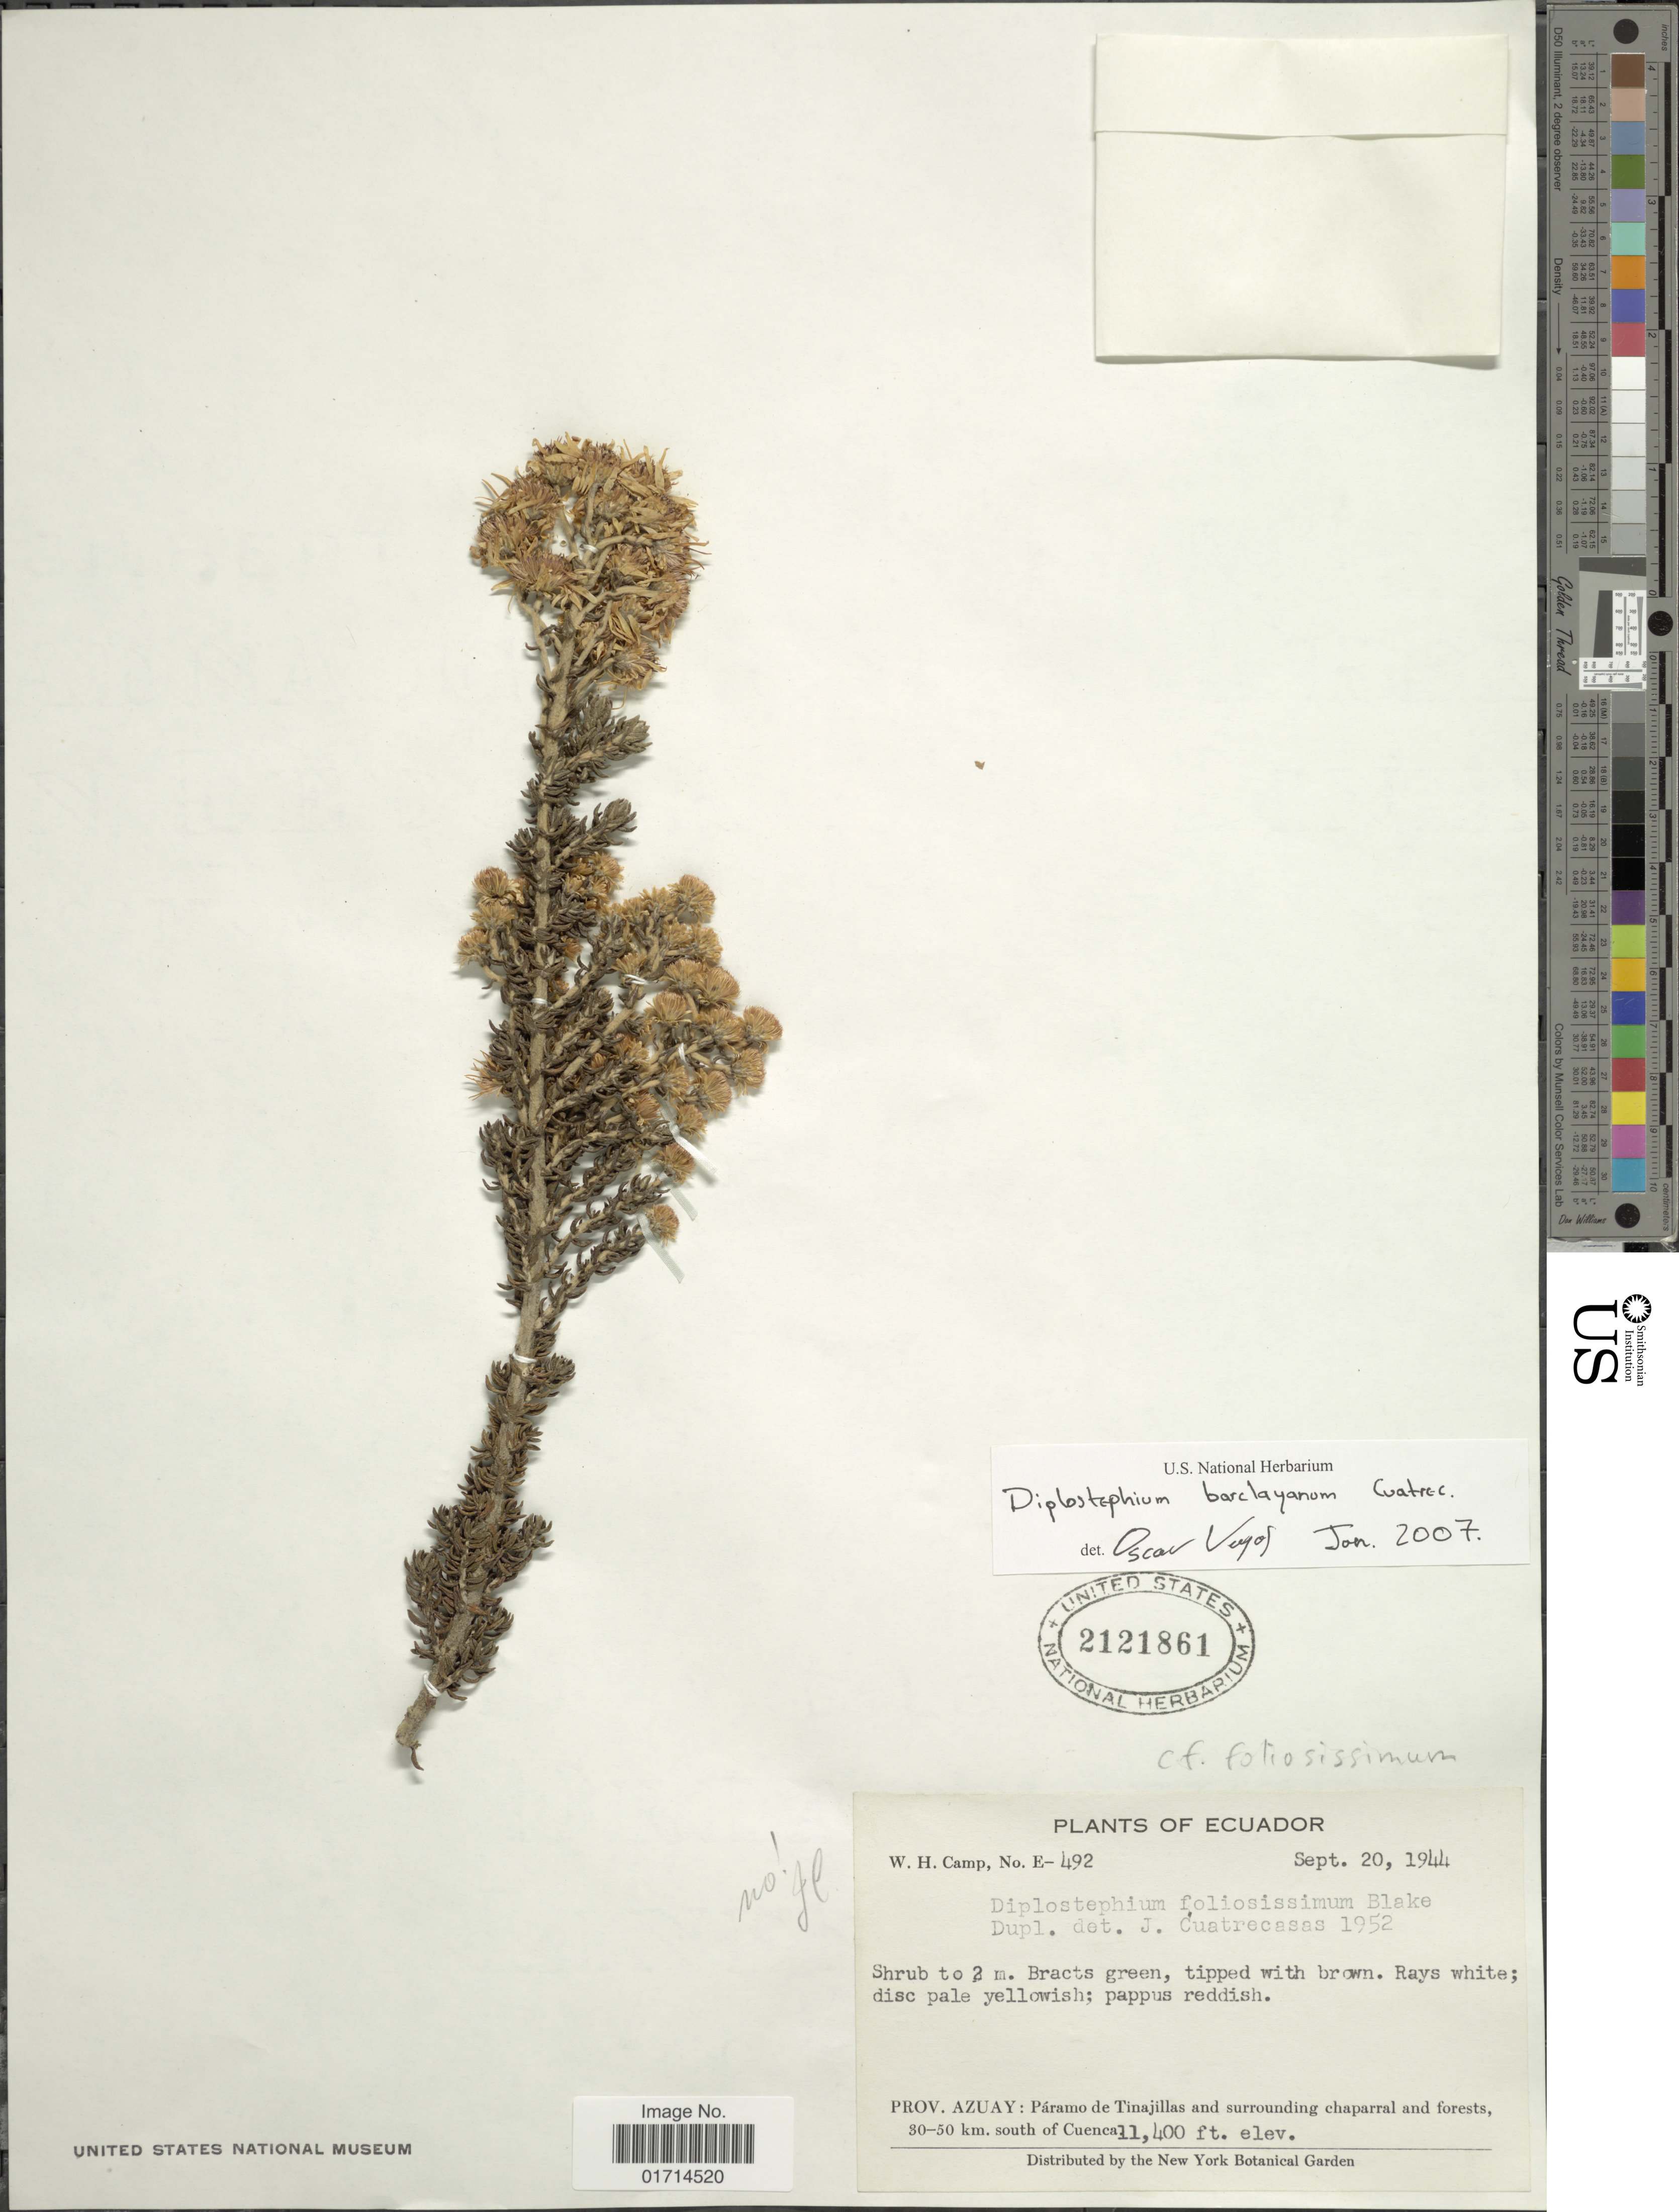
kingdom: Plantae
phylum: Tracheophyta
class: Magnoliopsida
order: Asterales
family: Asteraceae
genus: Diplostephium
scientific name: Diplostephium barclayanum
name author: Cuatrec.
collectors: W. H. Camp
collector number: E-492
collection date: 1944-09-20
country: Ecuador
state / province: Azuay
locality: Paramo de Tinajillas and surrounding chaparral and forests, 30-50 km., south of Cuenca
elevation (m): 3475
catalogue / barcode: US 2121861